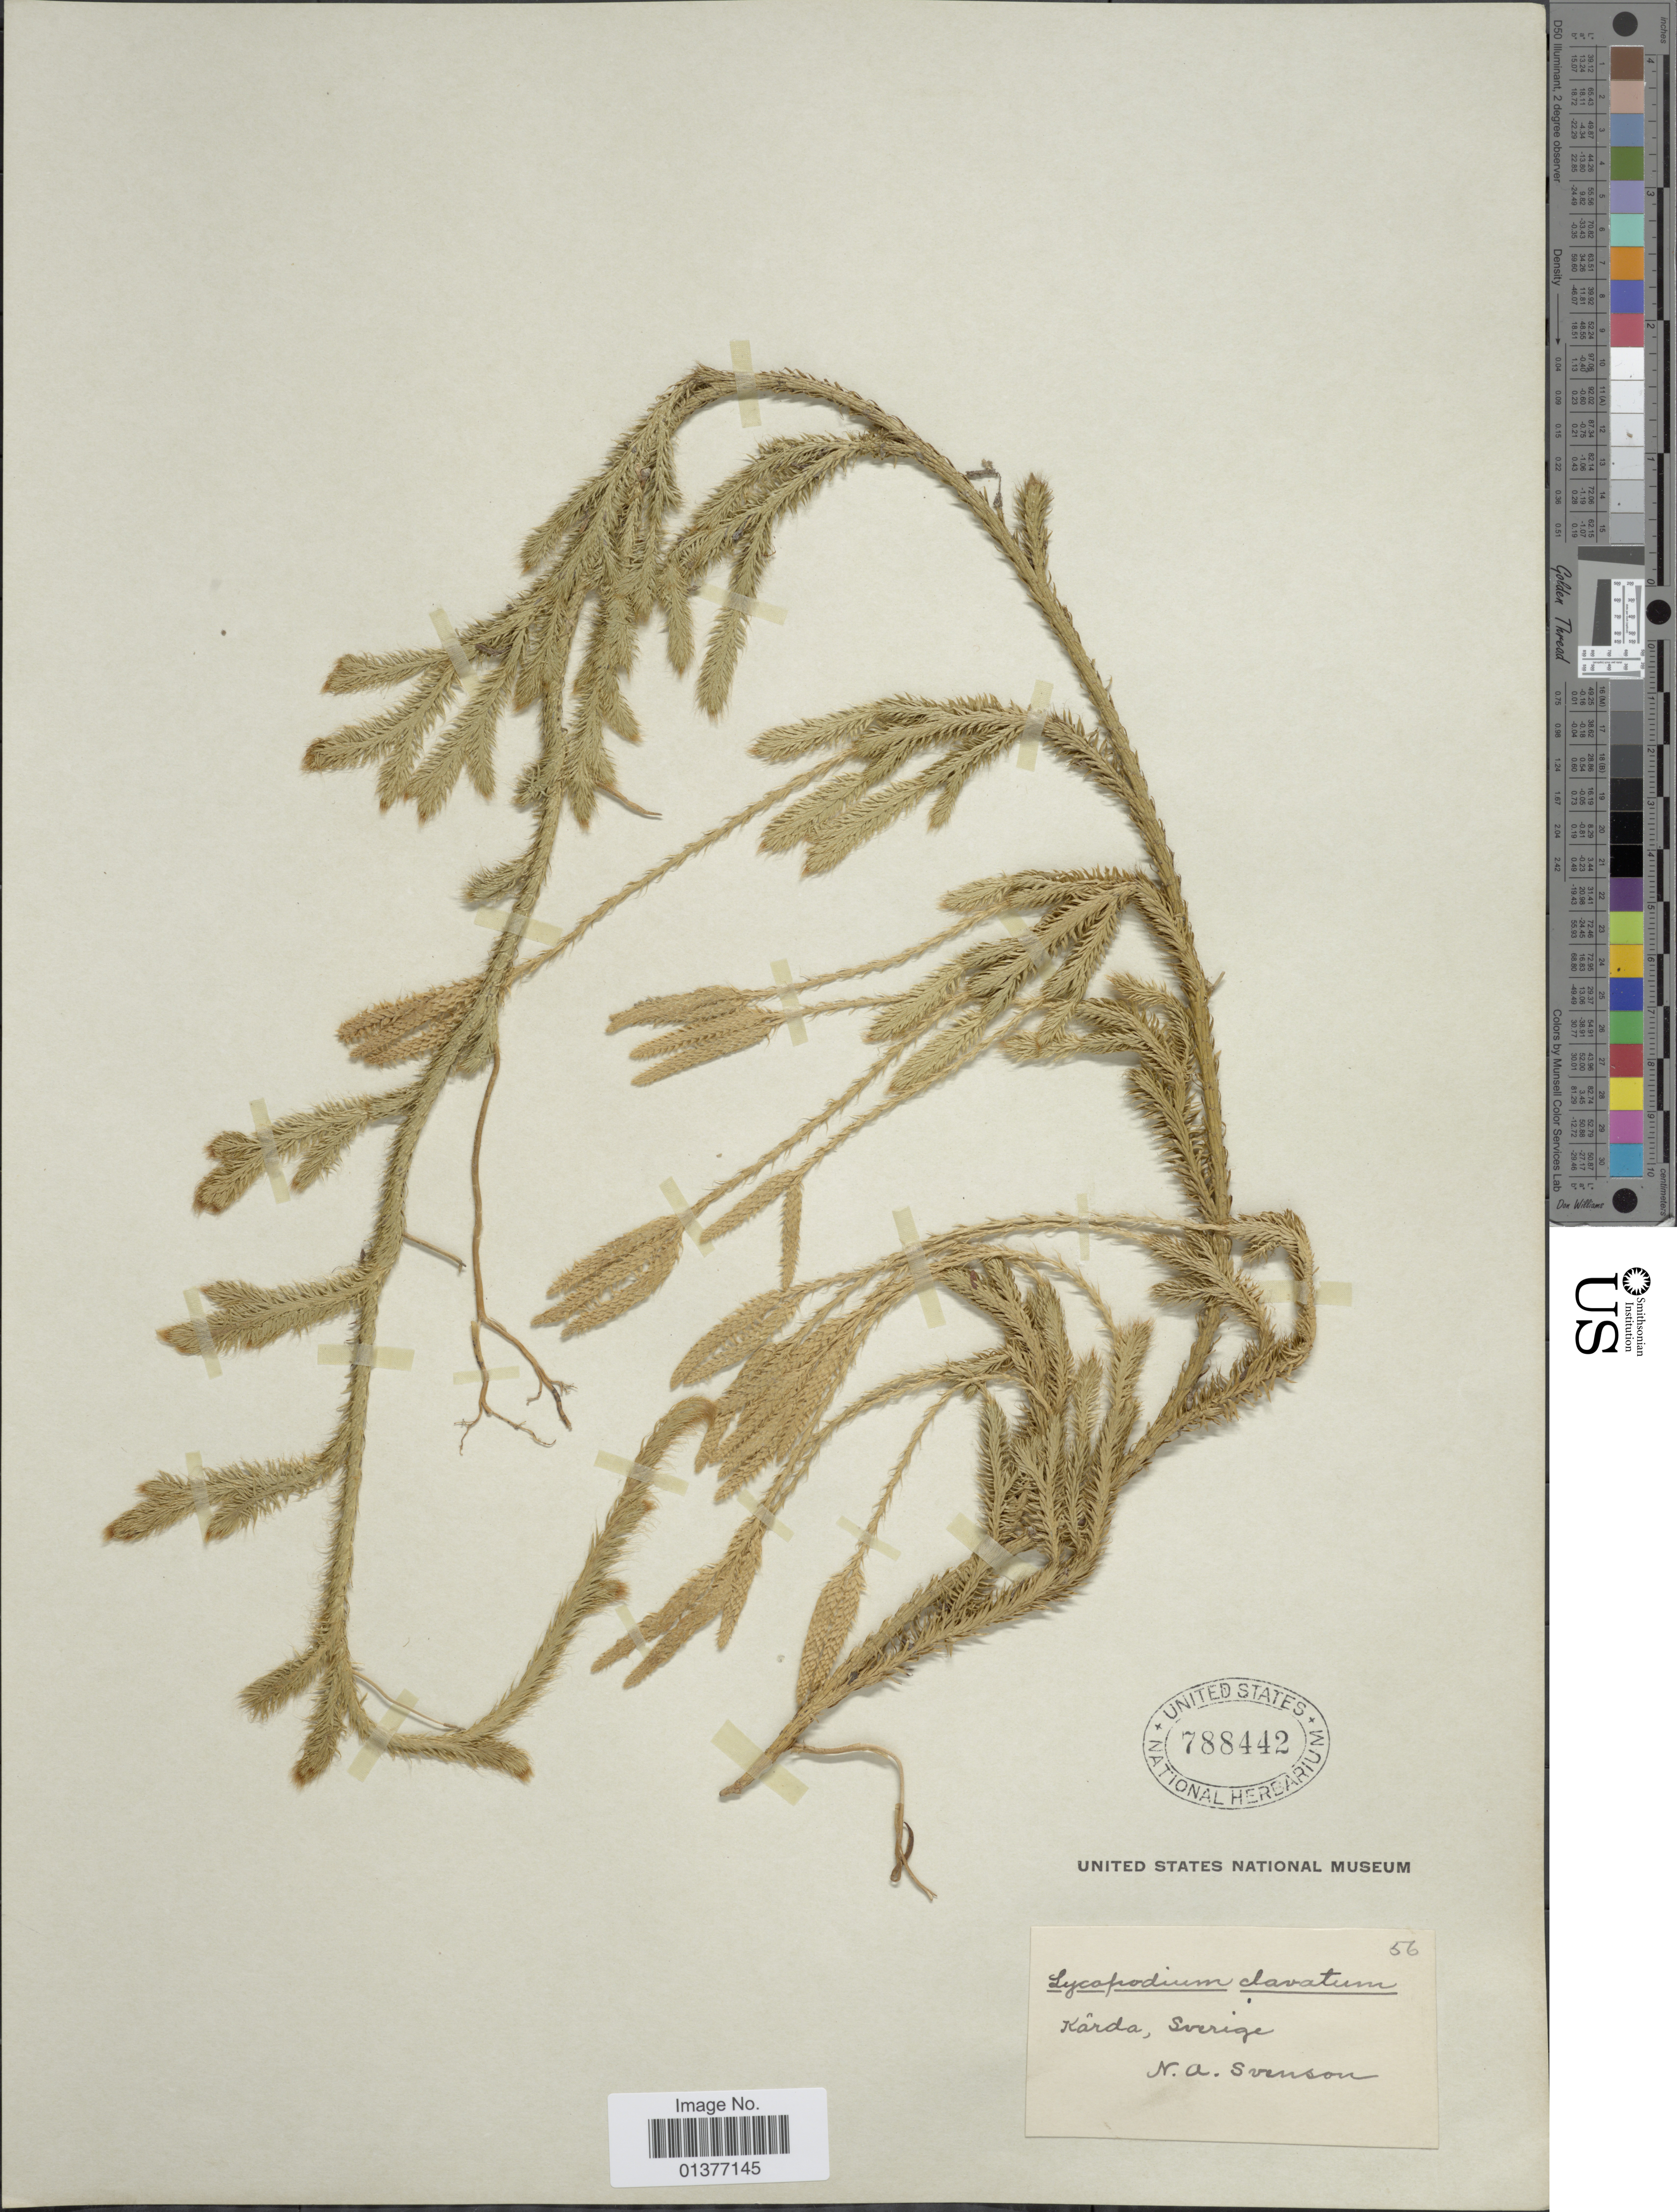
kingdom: Plantae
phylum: Tracheophyta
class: Lycopodiopsida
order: Lycopodiales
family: Lycopodiaceae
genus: Lycopodium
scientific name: Lycopodium clavatum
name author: L.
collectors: -. Svenson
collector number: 56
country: Sweden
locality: Karda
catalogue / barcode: US 788442